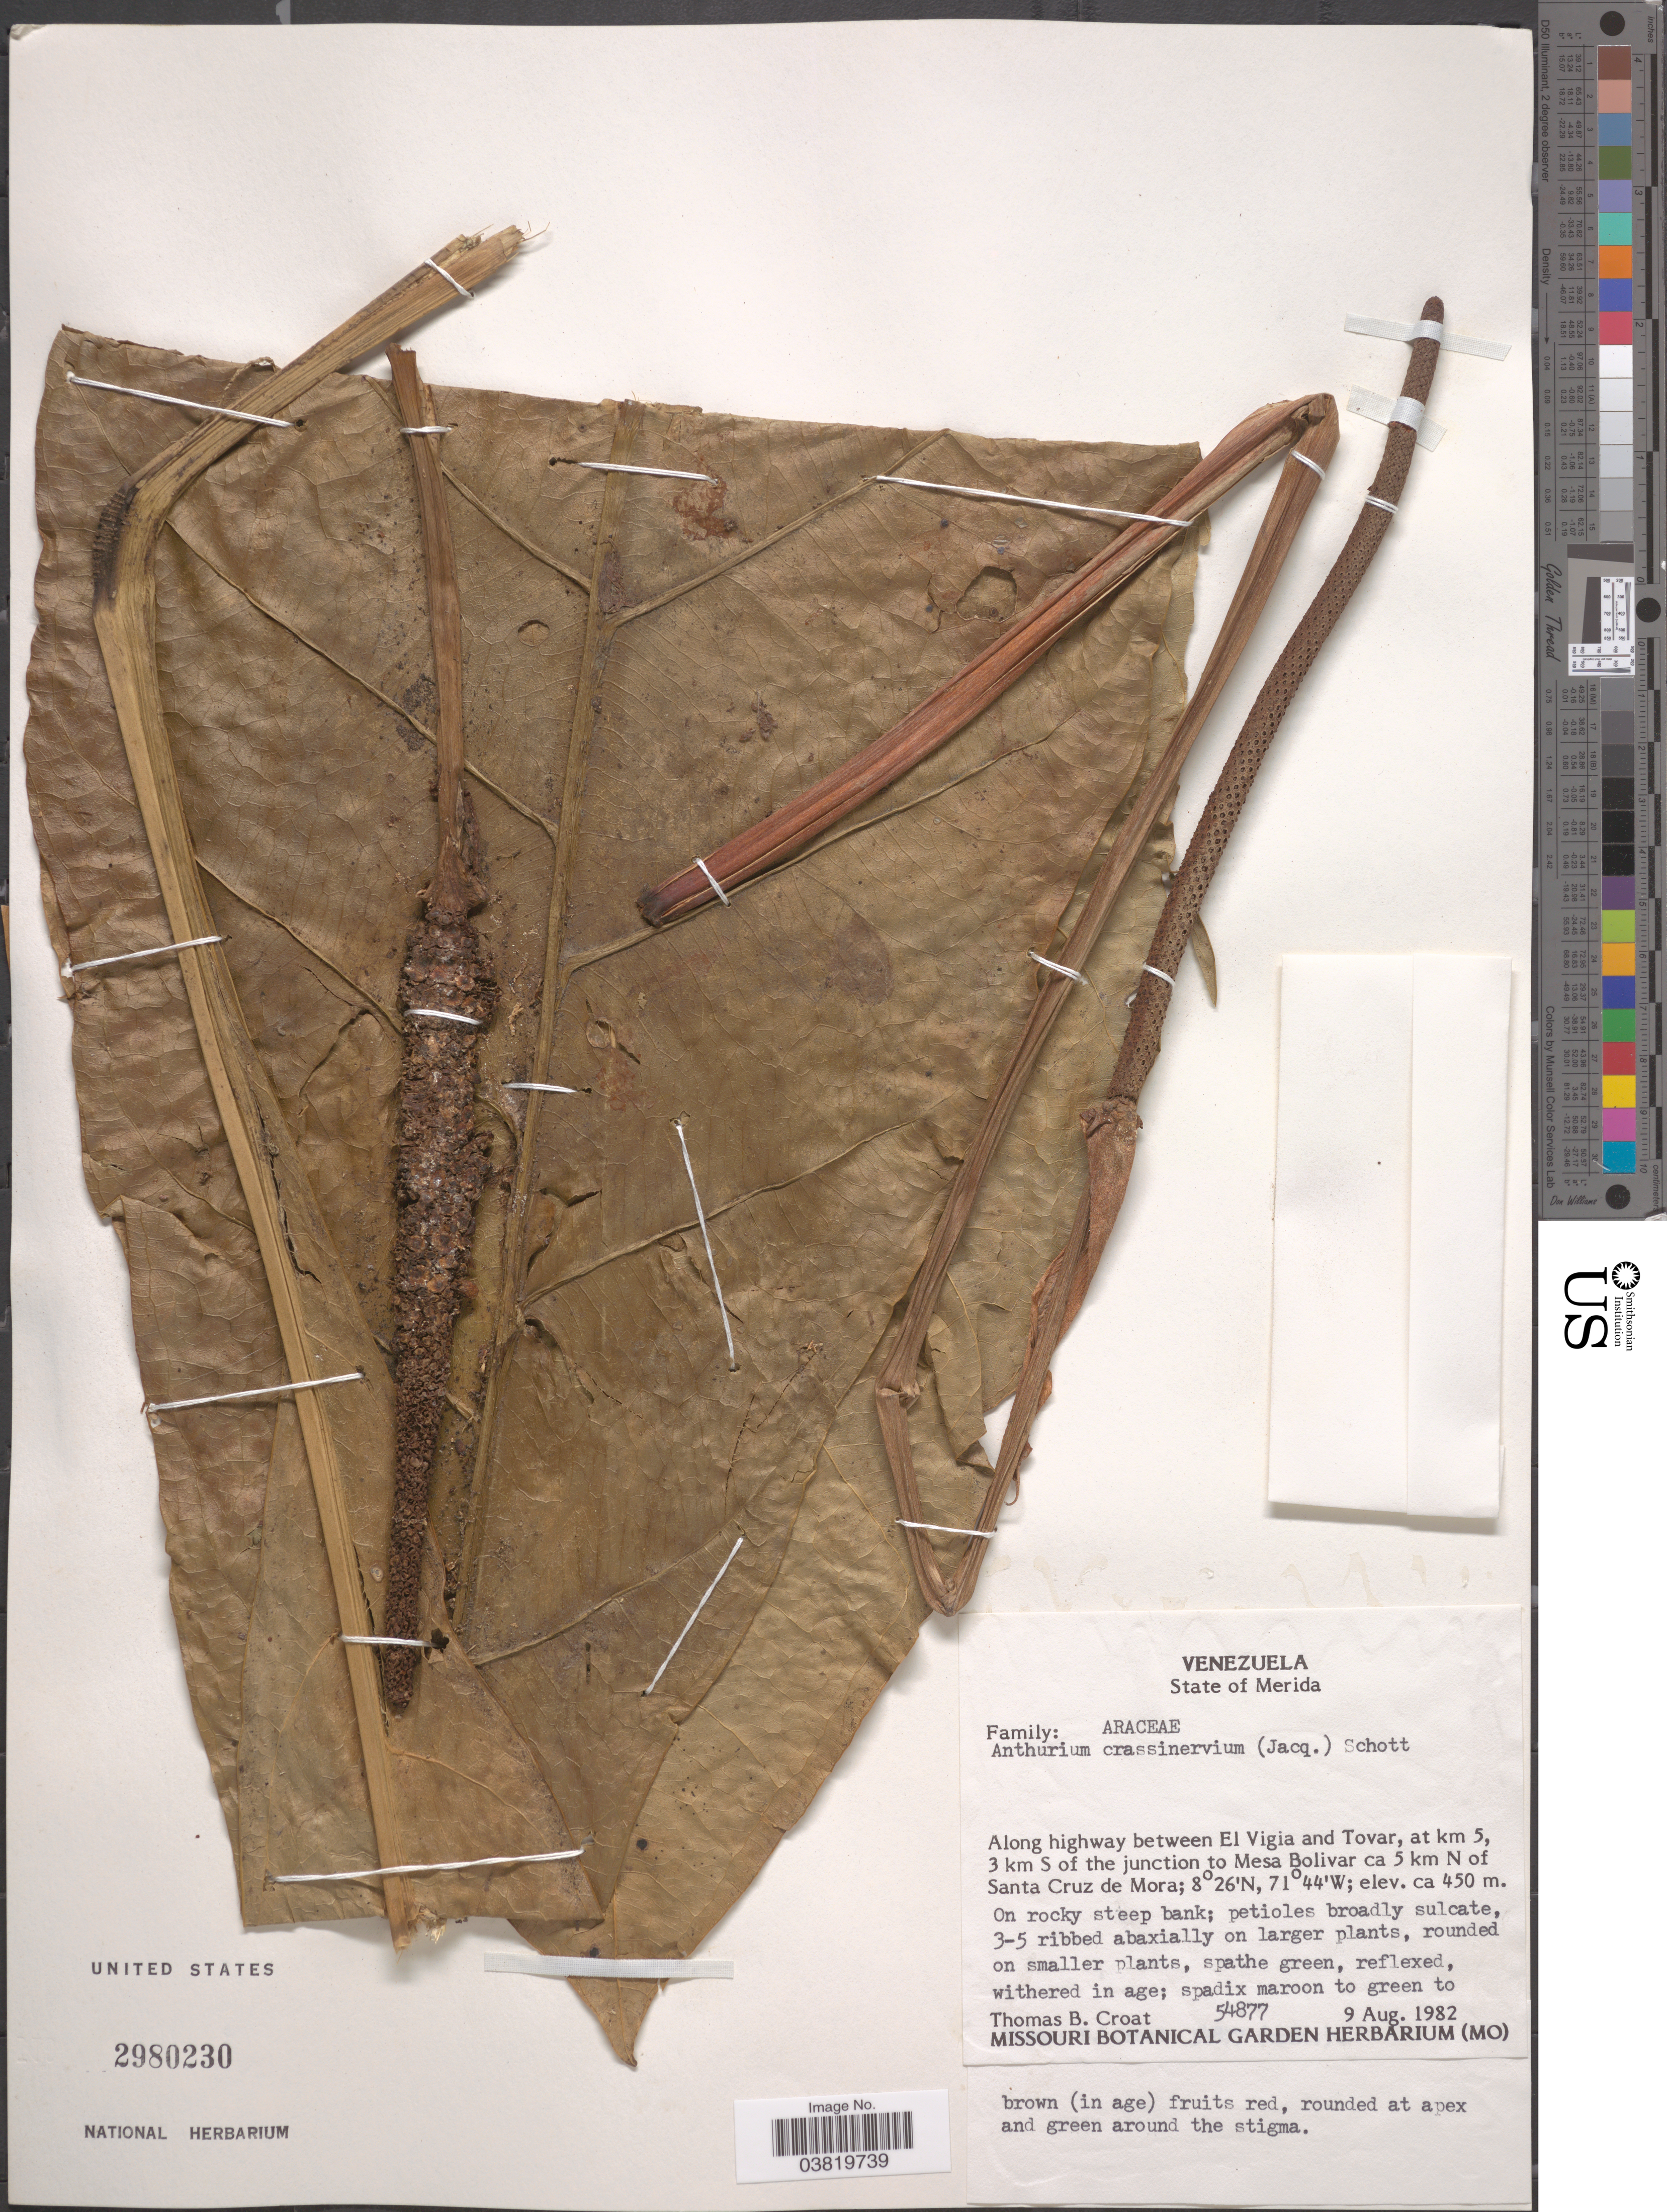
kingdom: Plantae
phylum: Tracheophyta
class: Liliopsida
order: Alismatales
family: Araceae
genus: Anthurium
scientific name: Anthurium crassinervium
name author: (Jacq.) Schott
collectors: T. B. Croat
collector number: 54877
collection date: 1982-08-09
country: Venezuela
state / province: Merida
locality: Along highway between El Vigia and Tovar, at km 5, 3 km S of the junction to Mesa Bolivar ca 5 km N of Santa Cruz de Mora.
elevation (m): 450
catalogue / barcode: US 2980230